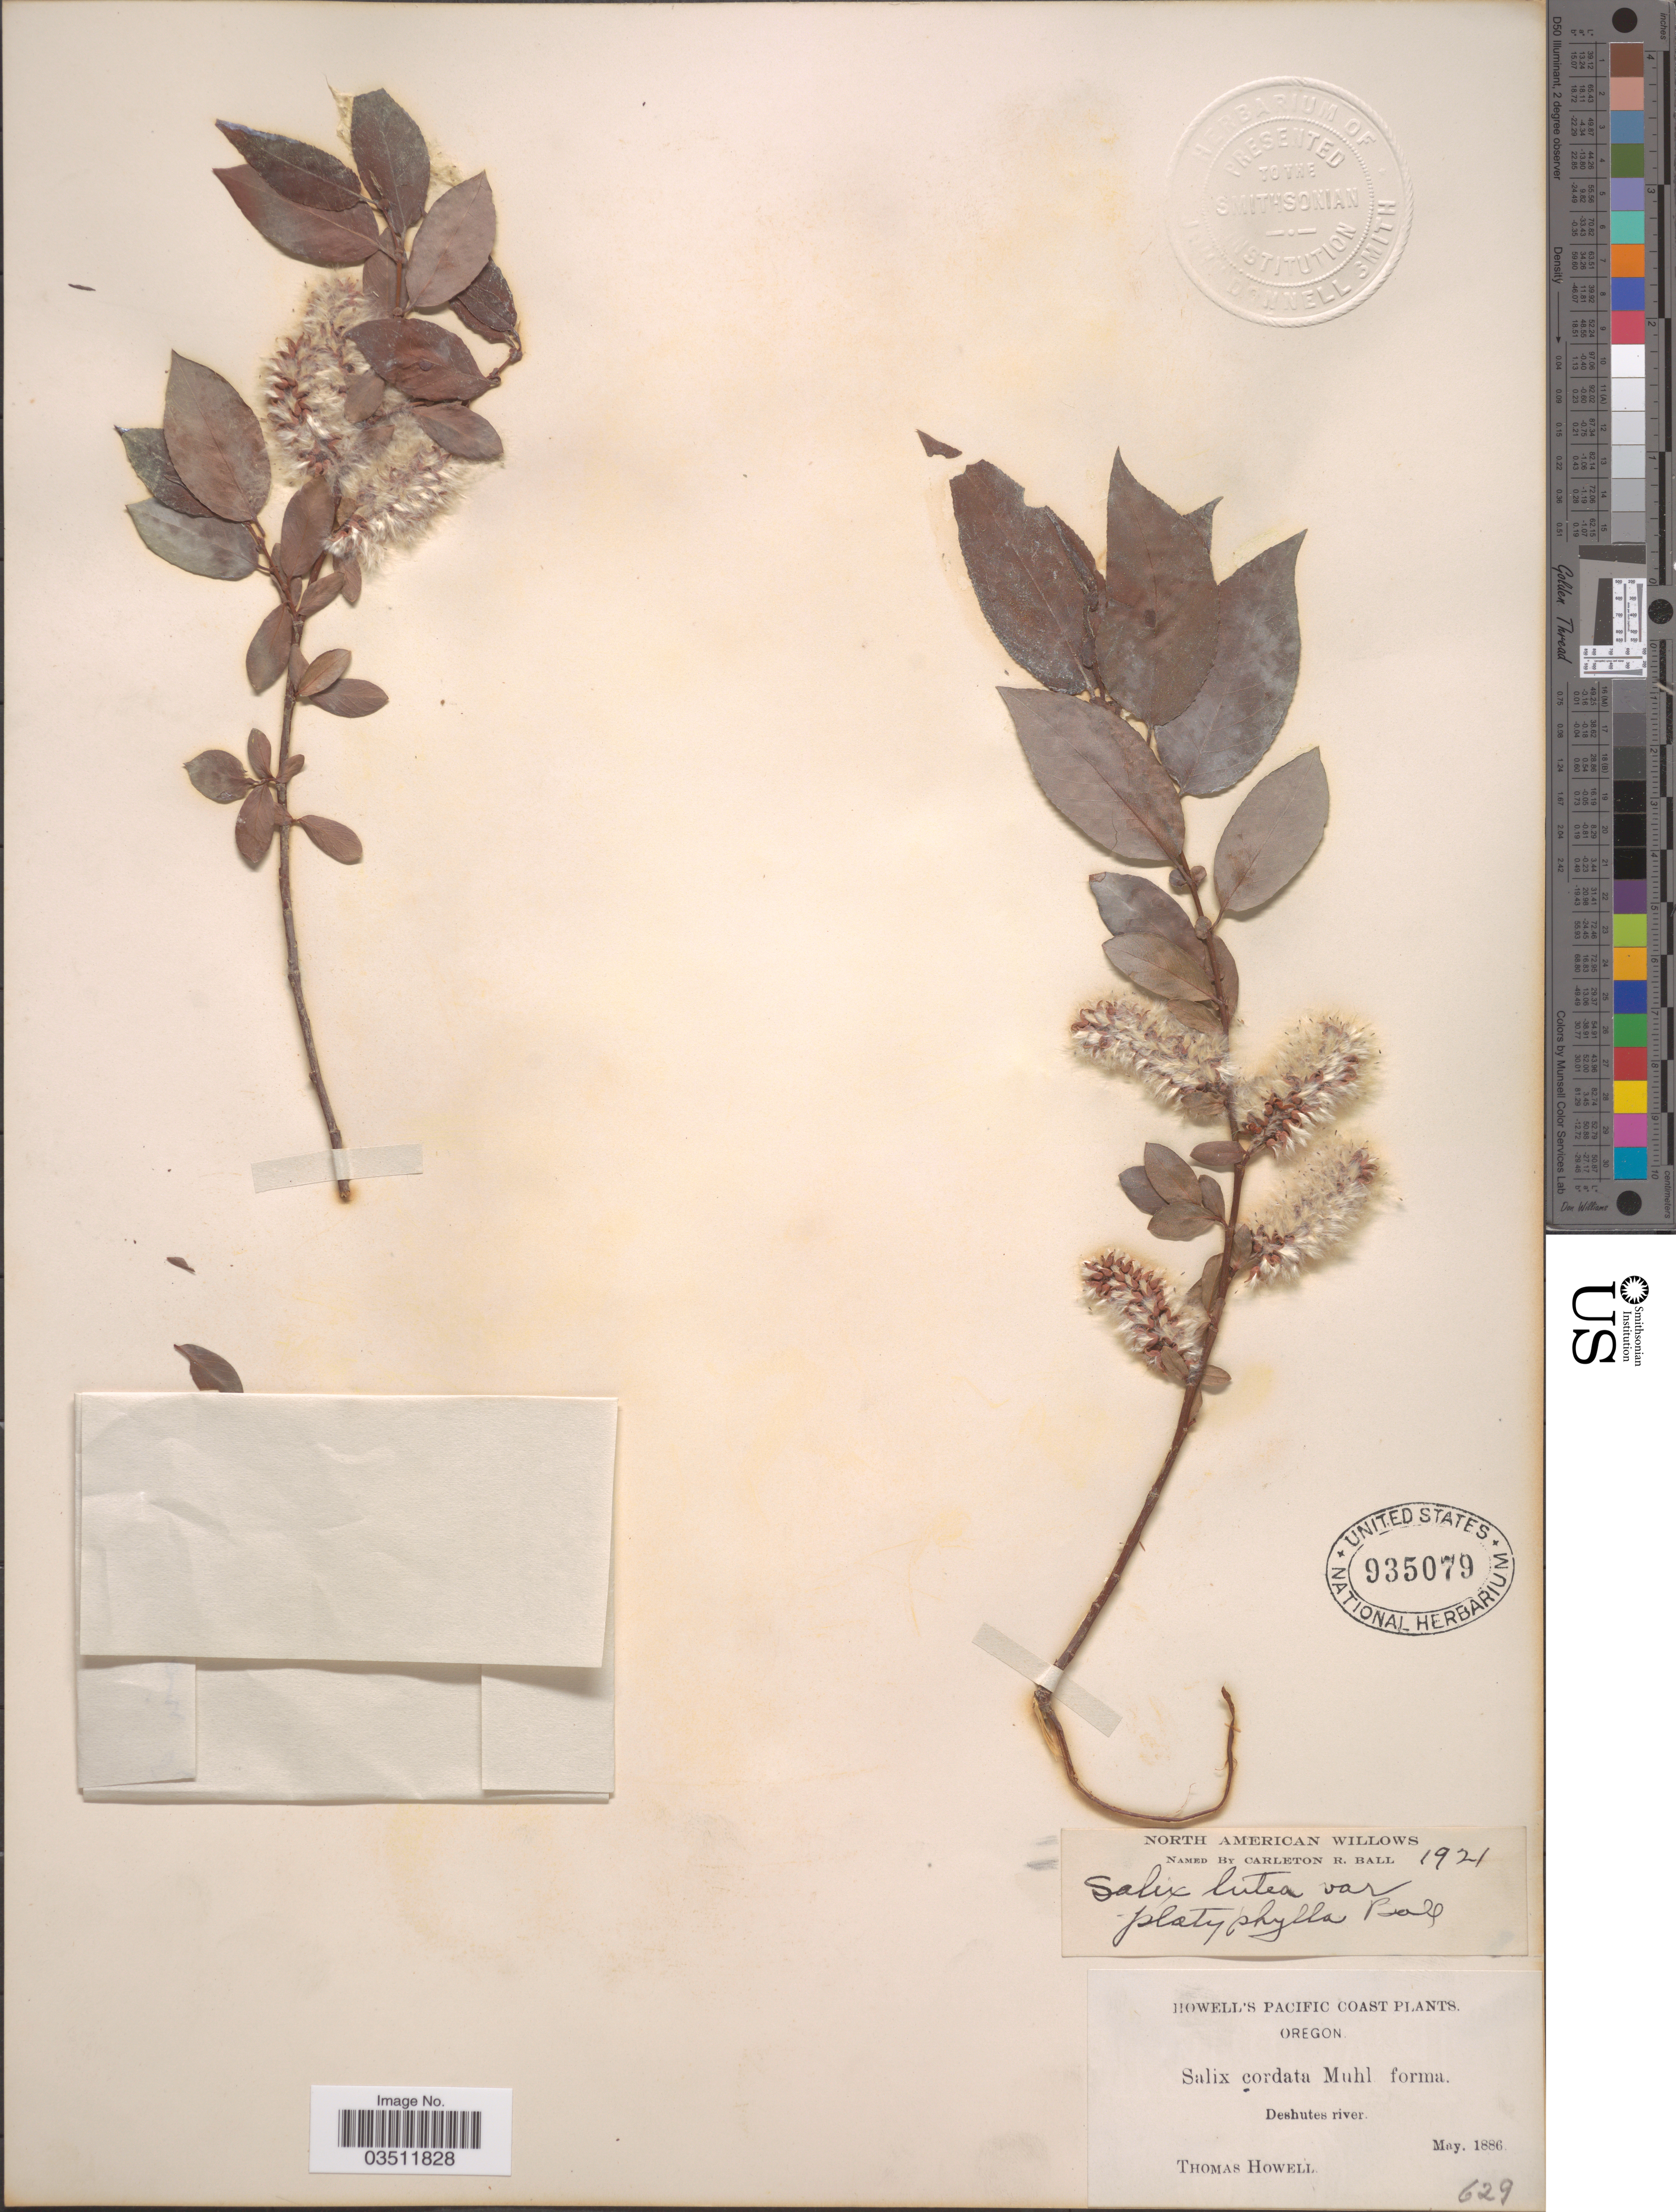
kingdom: Plantae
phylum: Tracheophyta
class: Magnoliopsida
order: Malpighiales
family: Salicaceae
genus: Salix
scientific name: Salix lutea var. platyphylla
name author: C.R. Ball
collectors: T. Howell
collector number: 629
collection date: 1886-05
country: United States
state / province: Oregon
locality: Pacific Coast. Deshutes river.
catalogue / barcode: US 935079